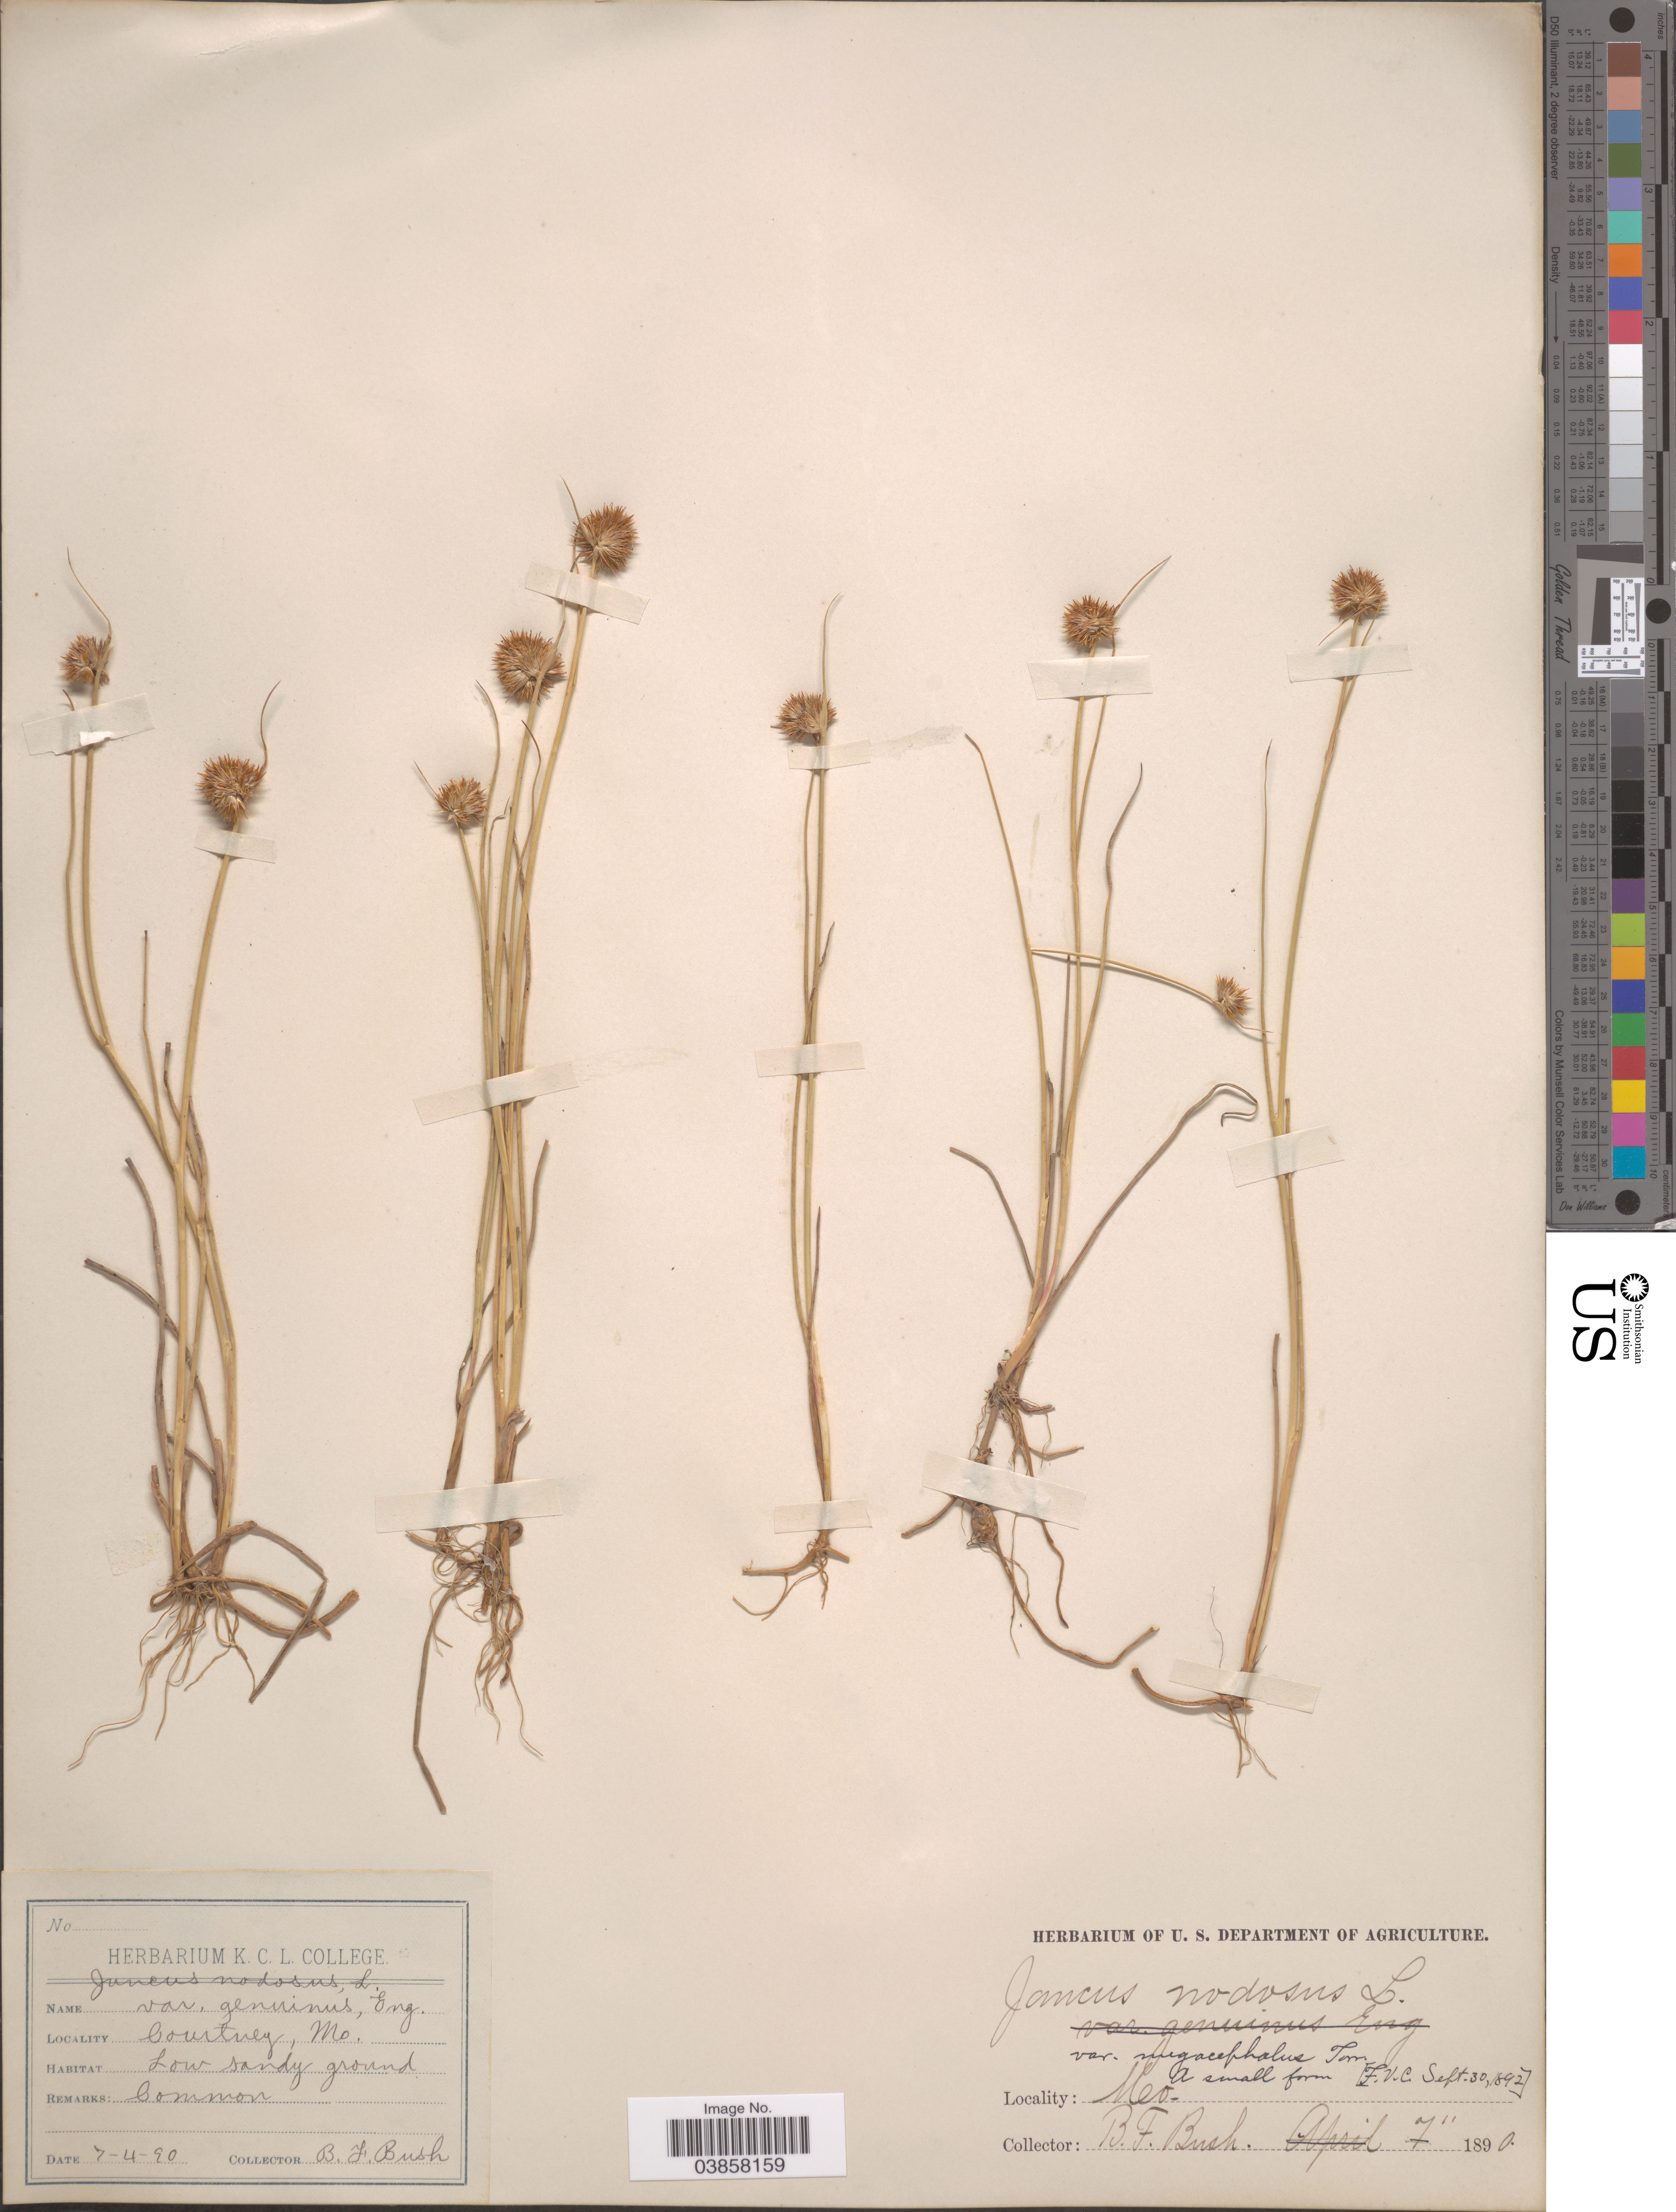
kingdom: Plantae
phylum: Tracheophyta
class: Liliopsida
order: Poales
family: Juncaceae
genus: Juncus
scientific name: Juncus torreyi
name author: Coville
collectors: B. F. Bush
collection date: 1890-07-04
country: United States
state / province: Missouri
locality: Courtney.